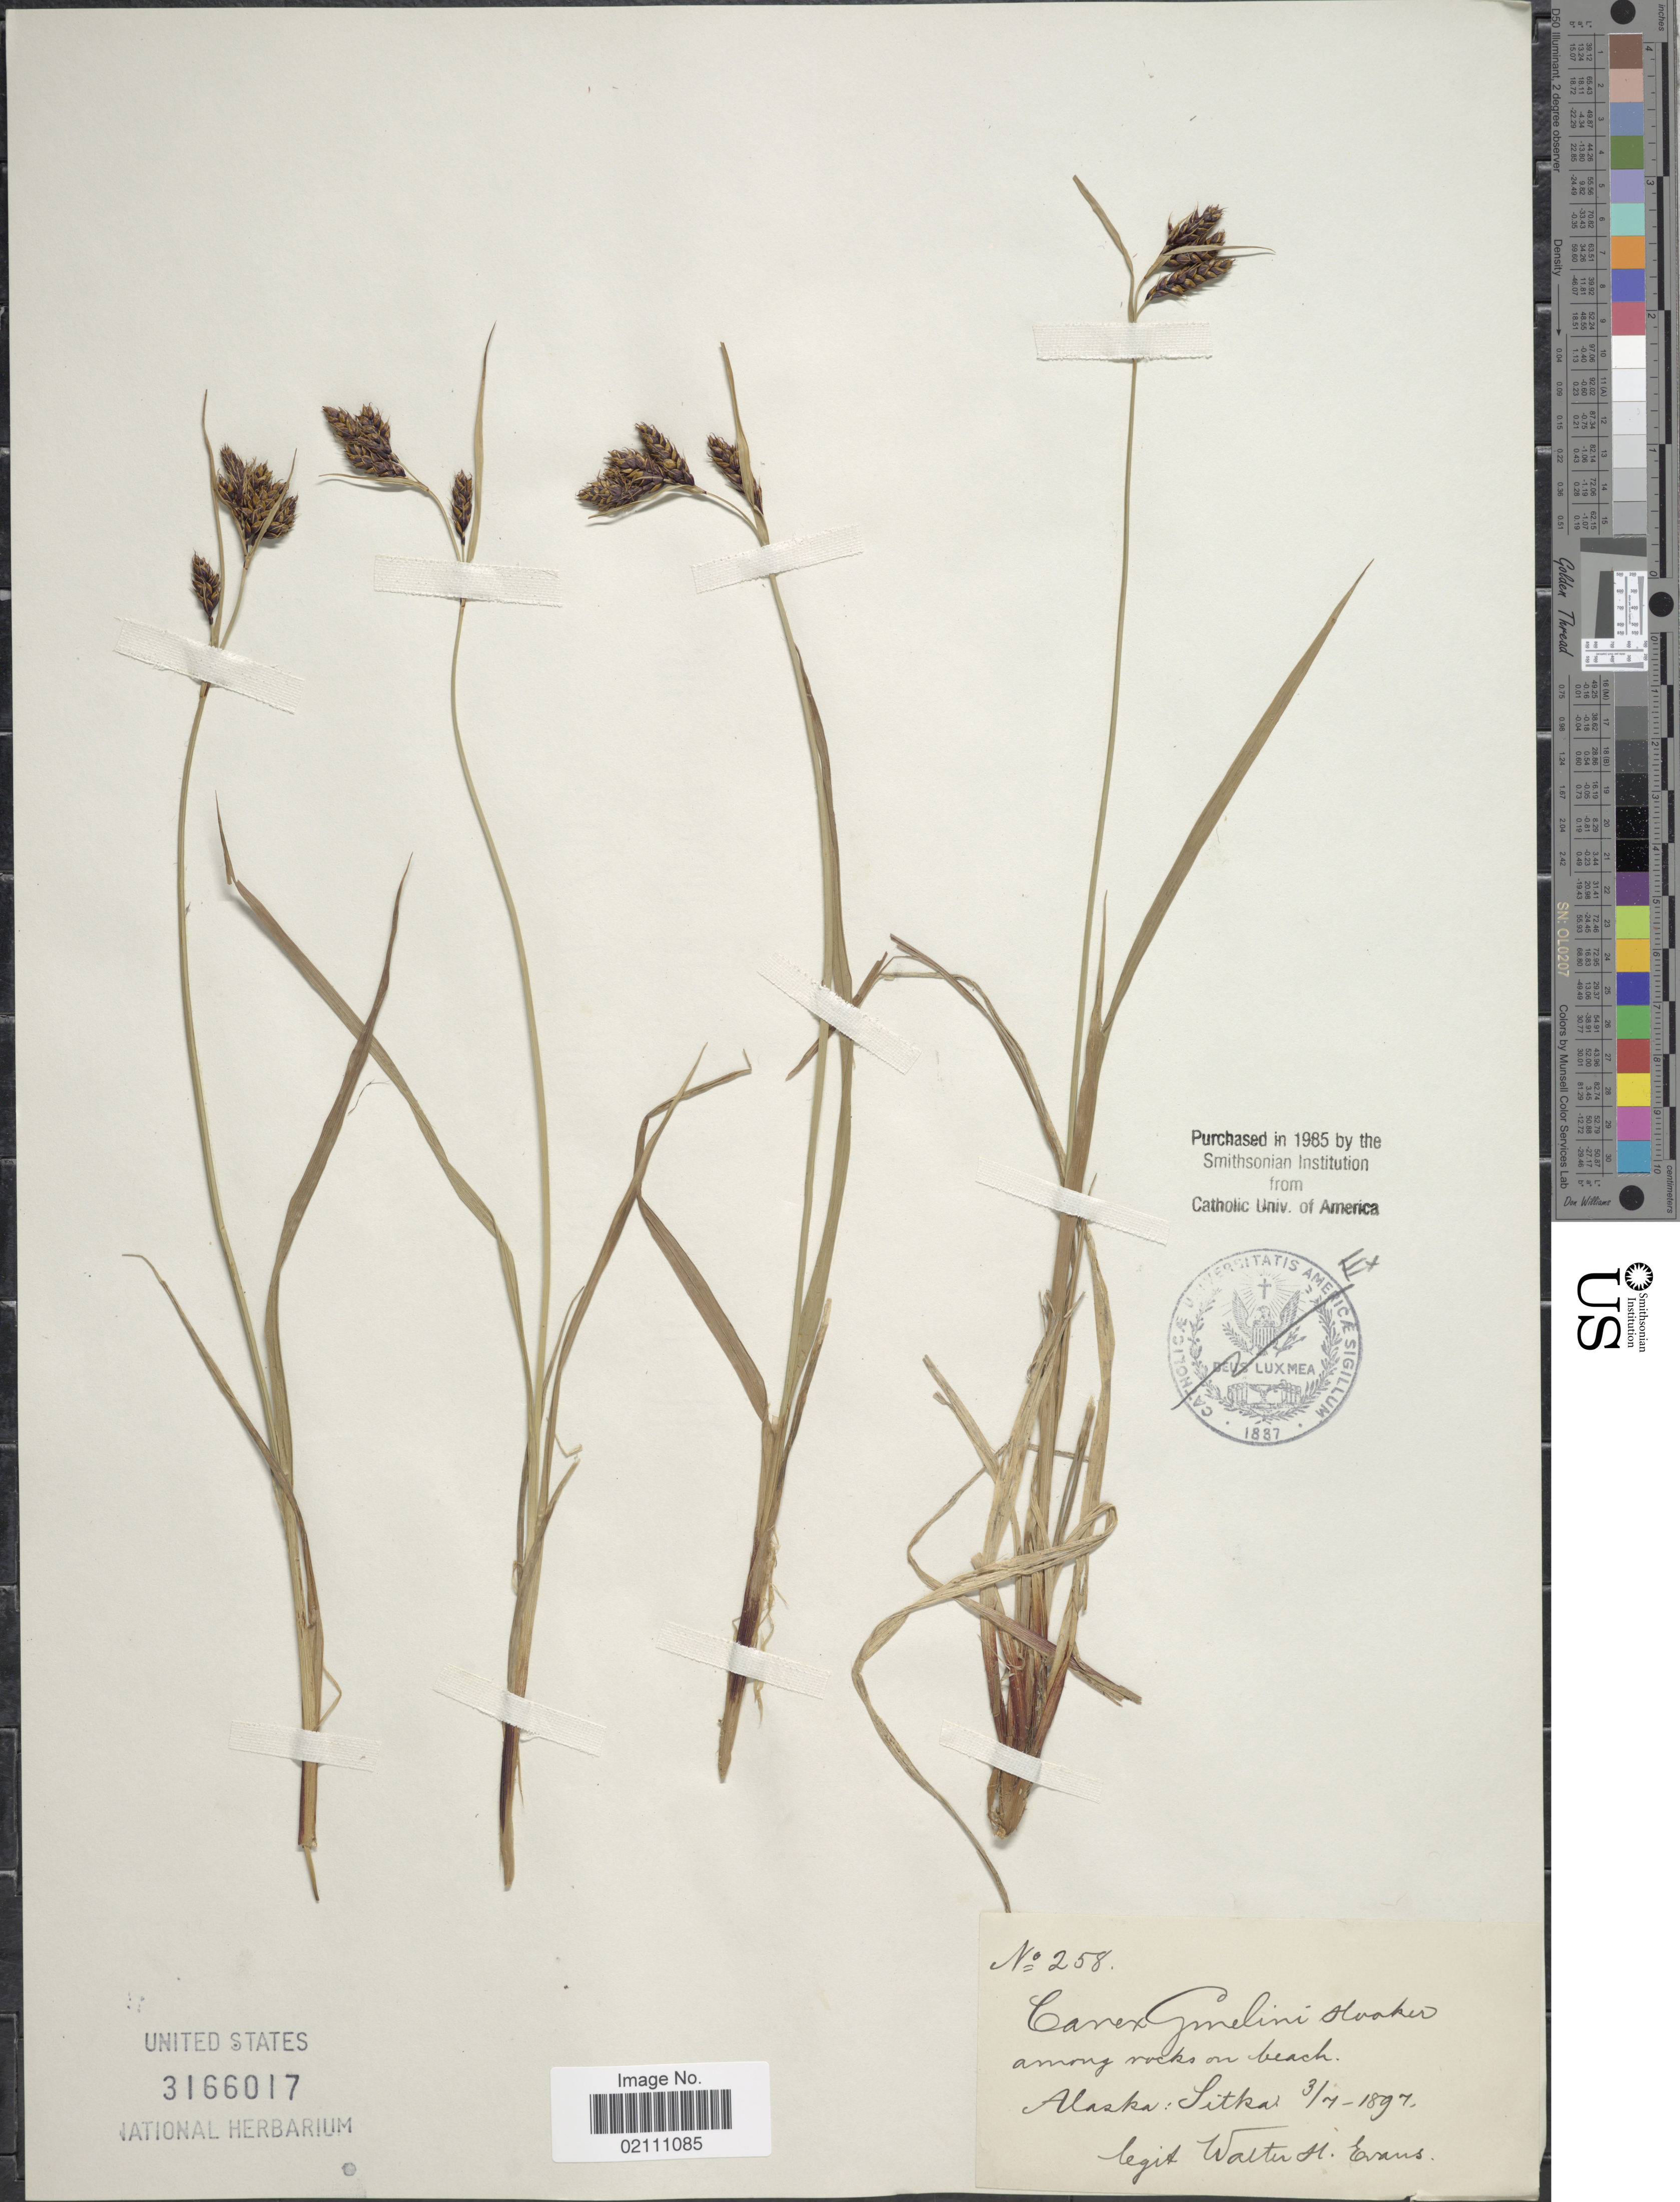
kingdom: Plantae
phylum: Tracheophyta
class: Liliopsida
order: Poales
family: Cyperaceae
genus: Carex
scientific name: Carex gmelinii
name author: Hook. & Arn.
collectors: W. H. Evans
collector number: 258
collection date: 1897-07-03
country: United States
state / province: Alaska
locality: Alaska: Sitka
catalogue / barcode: US 3166017